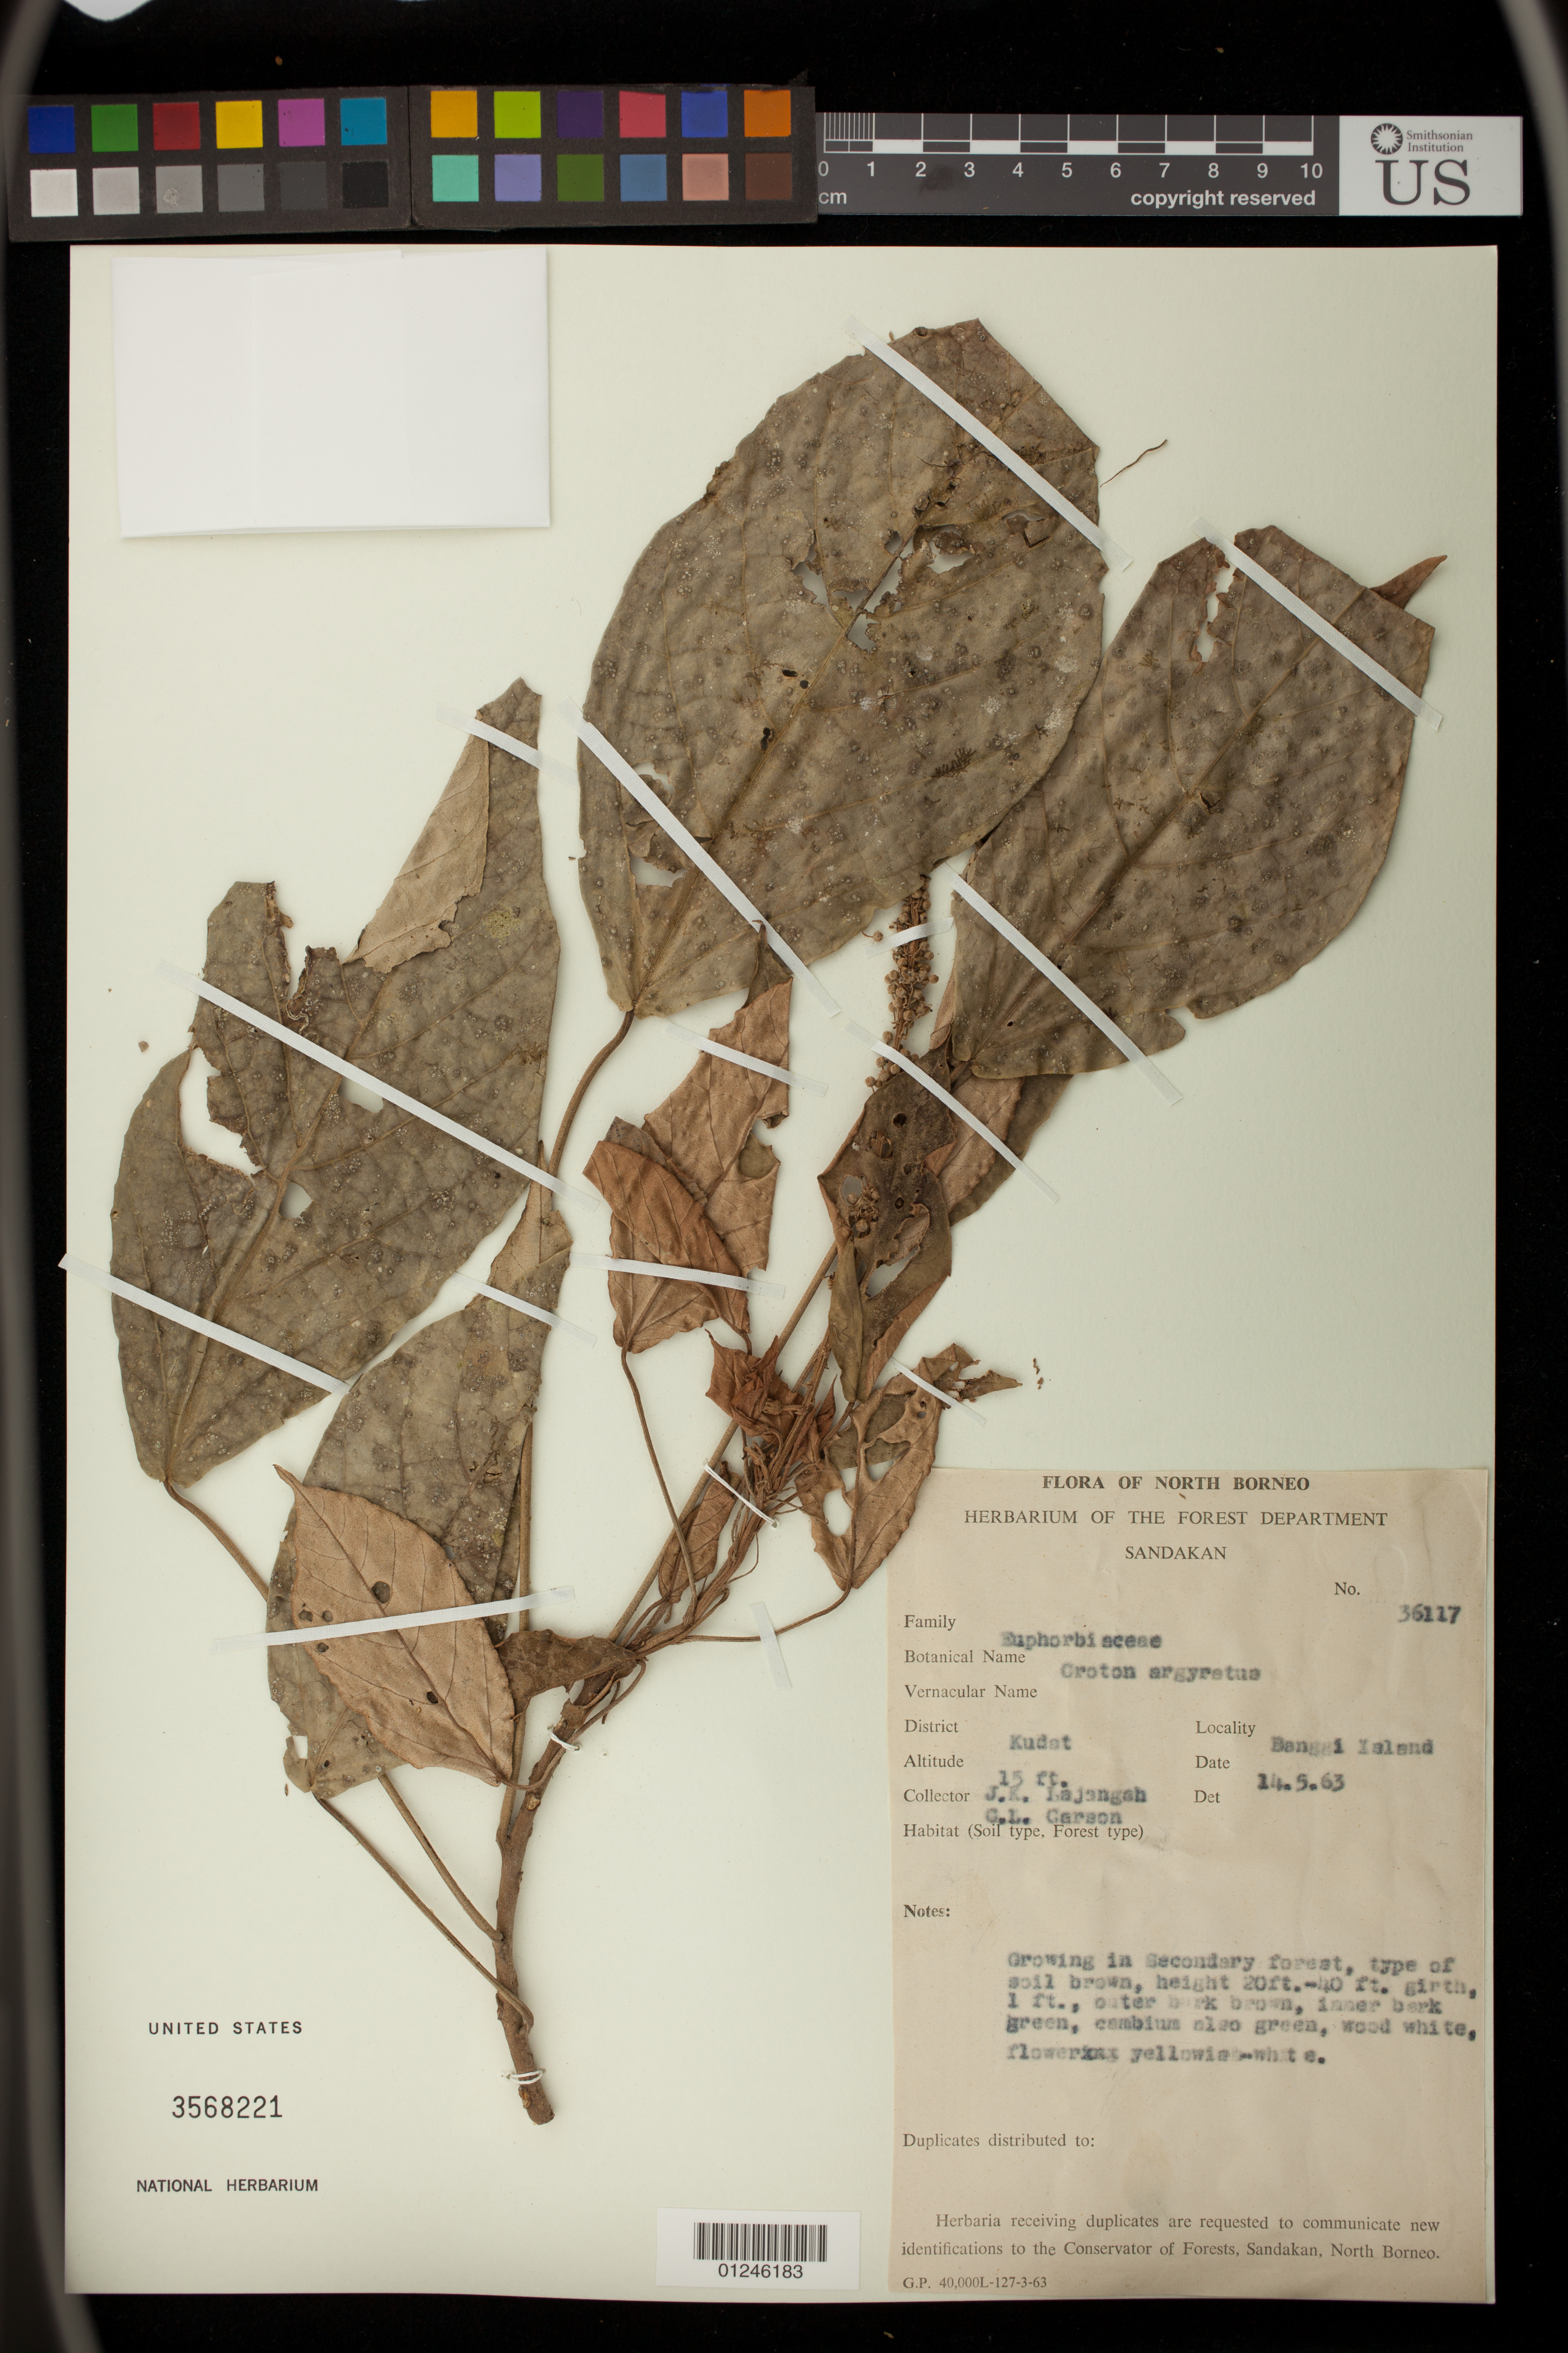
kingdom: Plantae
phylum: Tracheophyta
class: Magnoliopsida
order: Malpighiales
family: Euphorbiaceae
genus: Croton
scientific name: Croton argyratus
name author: Blume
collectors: J.K. Lajangah & C. Carson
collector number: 36117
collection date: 1963-05-14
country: Malaysia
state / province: Sabah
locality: Kudat, Banggi Island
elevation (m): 5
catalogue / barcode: US 3568221